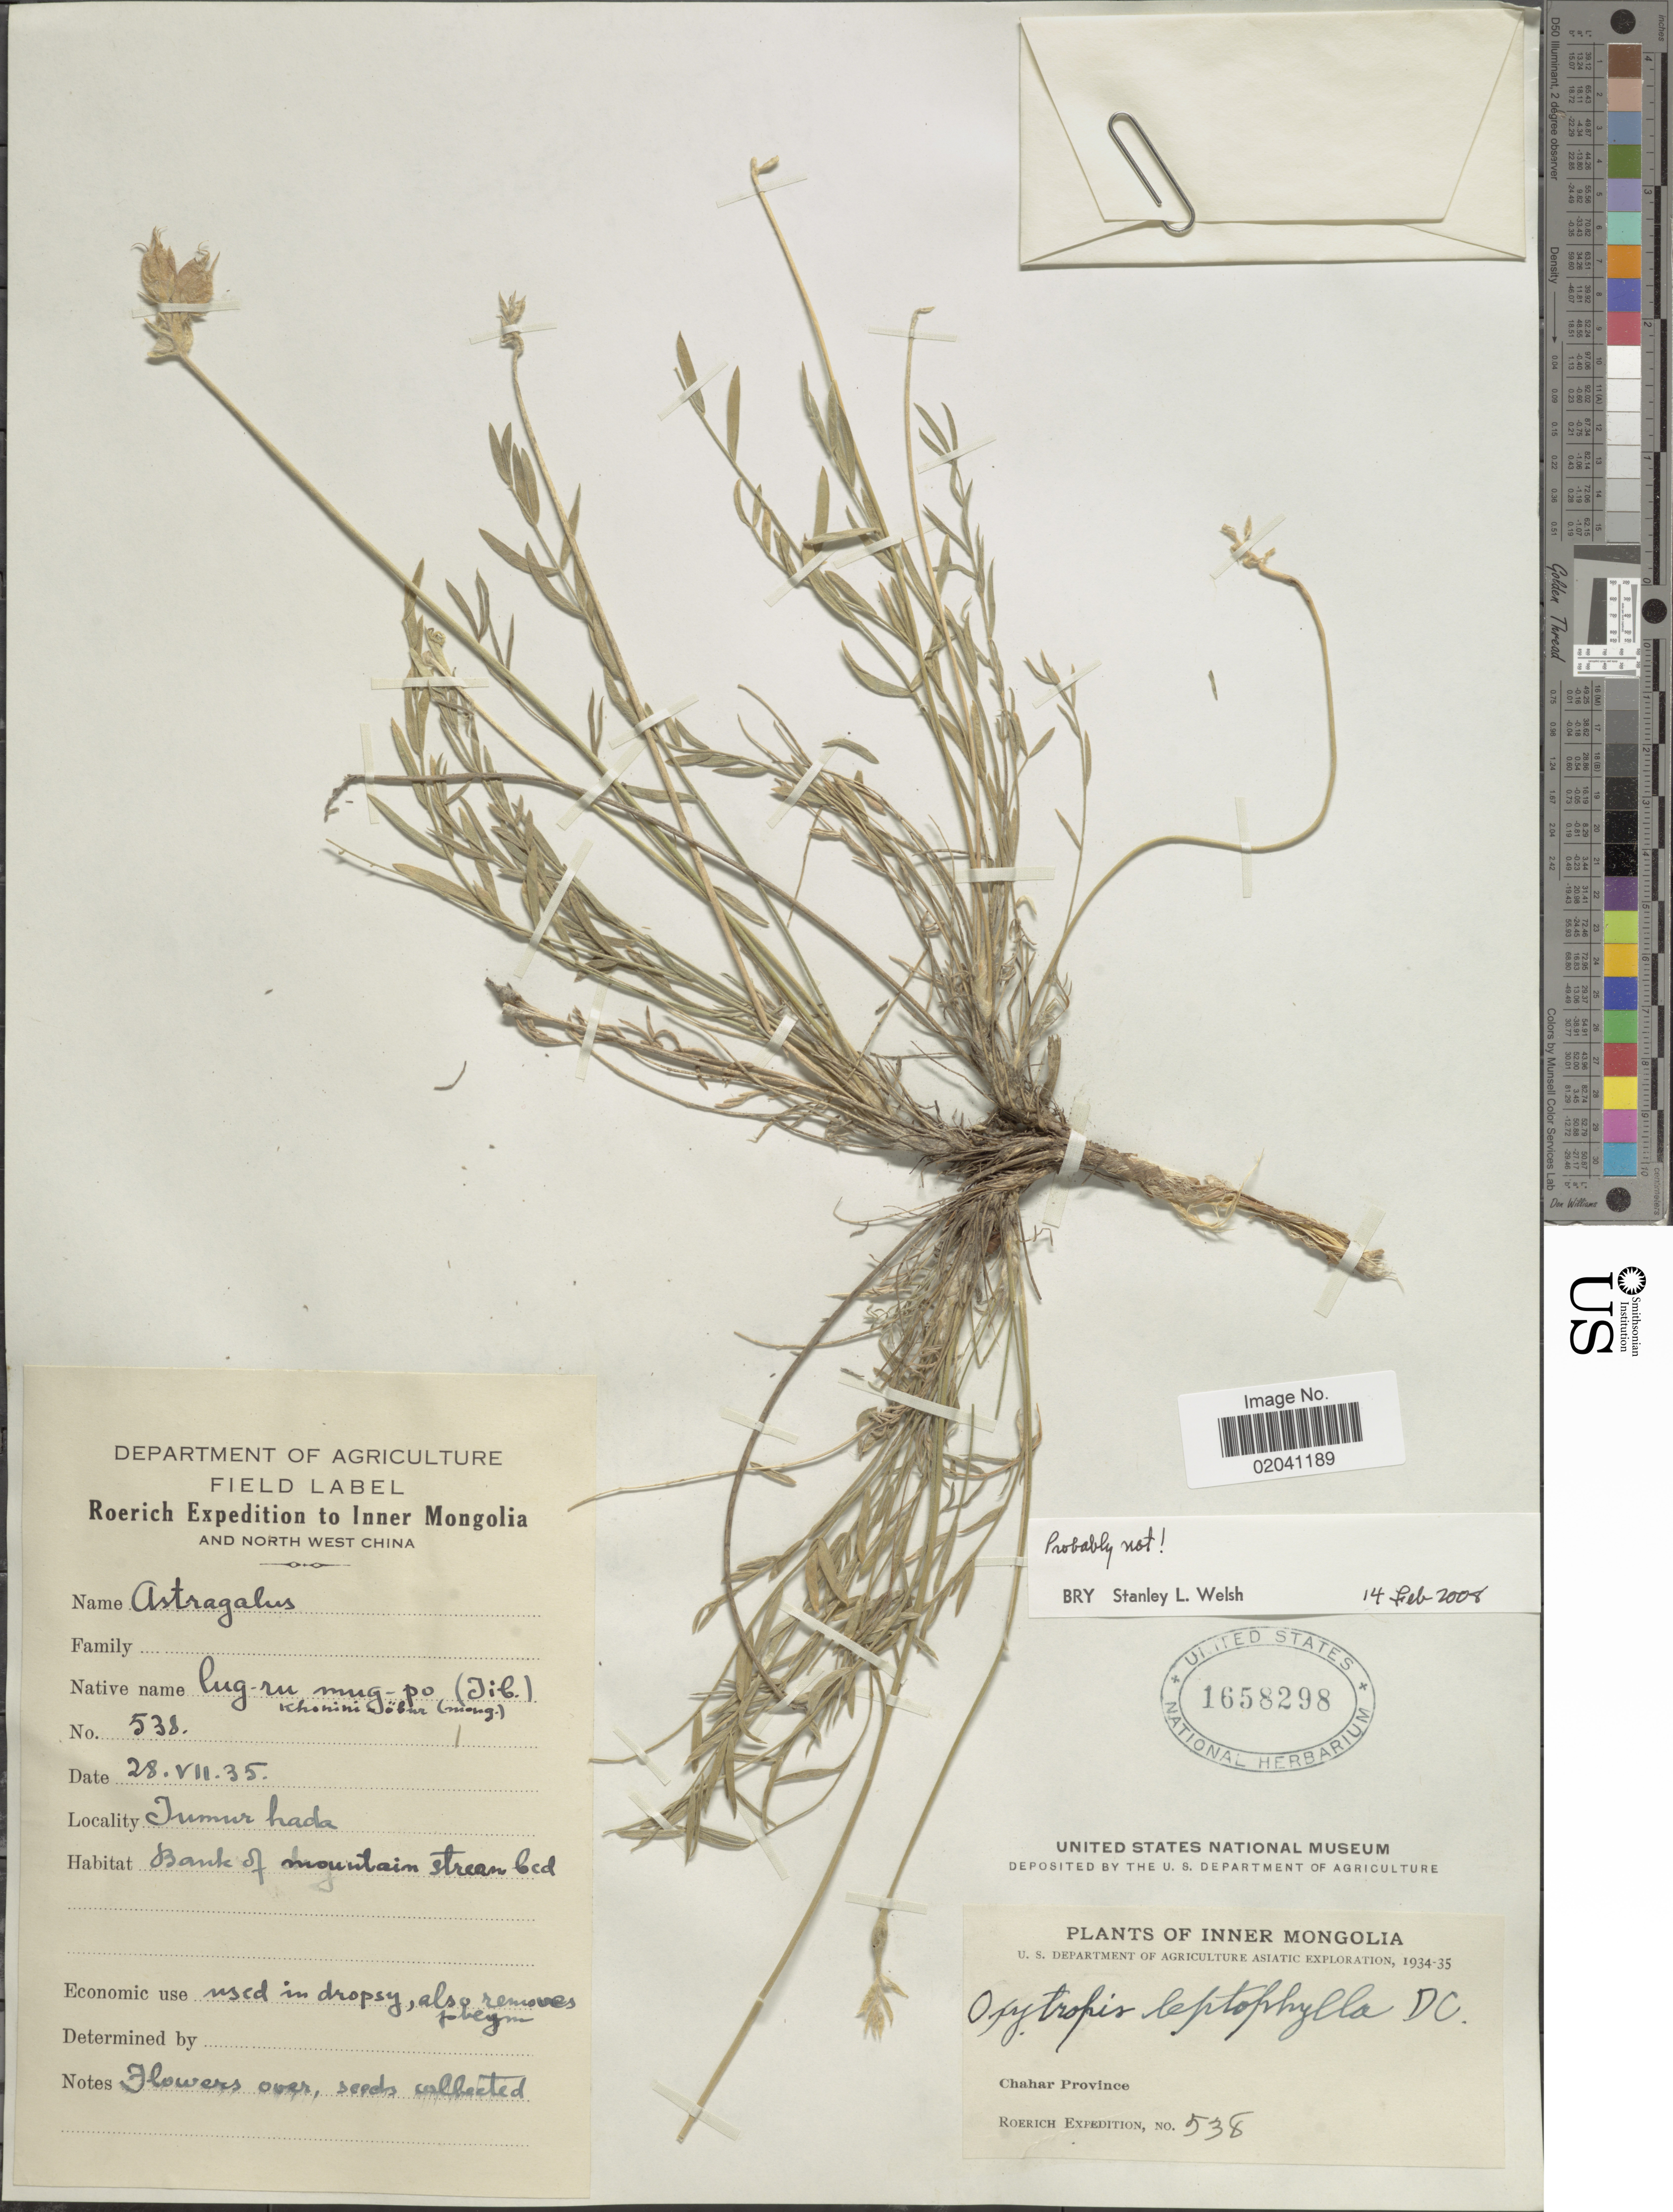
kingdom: Plantae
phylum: Tracheophyta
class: Magnoliopsida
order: Fabales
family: Fabaceae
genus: Oxytropis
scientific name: Oxytropis sp.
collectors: Roerich Expedition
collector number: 538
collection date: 1935-07-28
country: China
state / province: Nei Monggol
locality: Inner Mongolia. Tumur hada. Bank of mountain stream bed. Chahar Province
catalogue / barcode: US 1658298